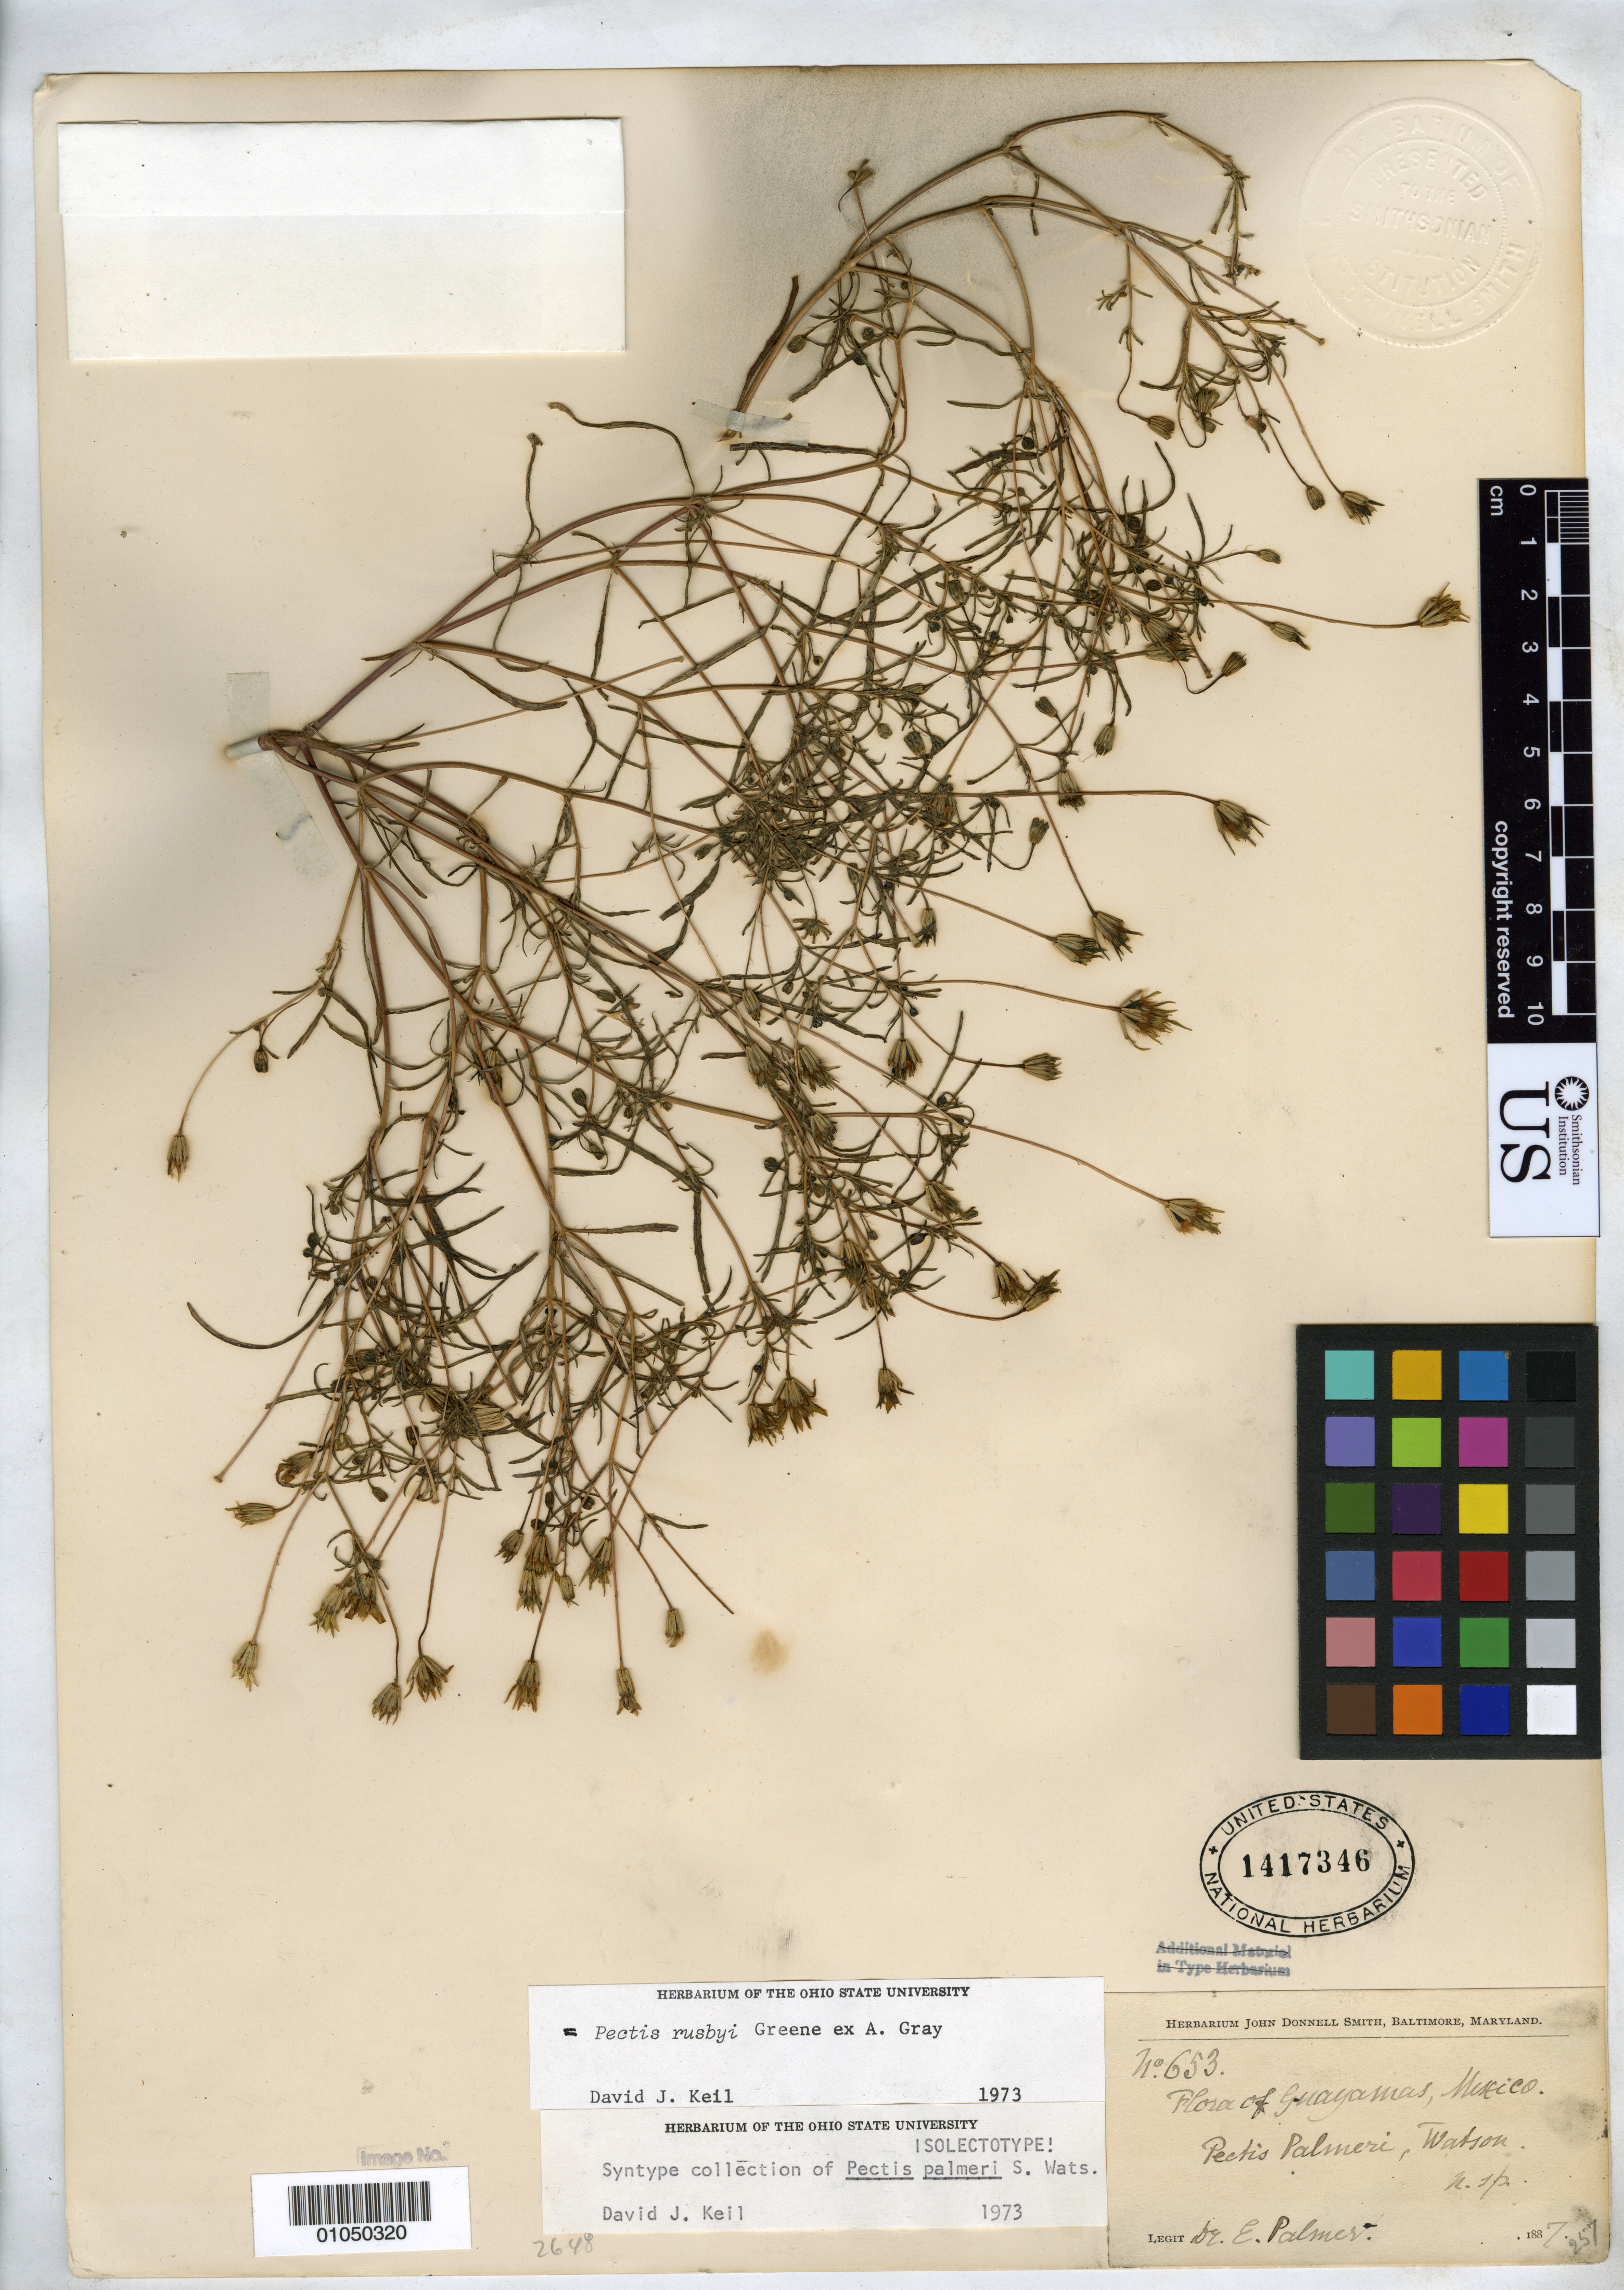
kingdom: Plantae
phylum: Tracheophyta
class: Magnoliopsida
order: Asterales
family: Asteraceae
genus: Pectis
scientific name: Pectis palmeri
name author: S. Watson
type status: Syntype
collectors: E. Palmer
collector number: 653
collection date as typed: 1887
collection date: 1887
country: Mexico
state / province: Sonora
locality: Near Guaymas.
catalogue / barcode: US 1417346